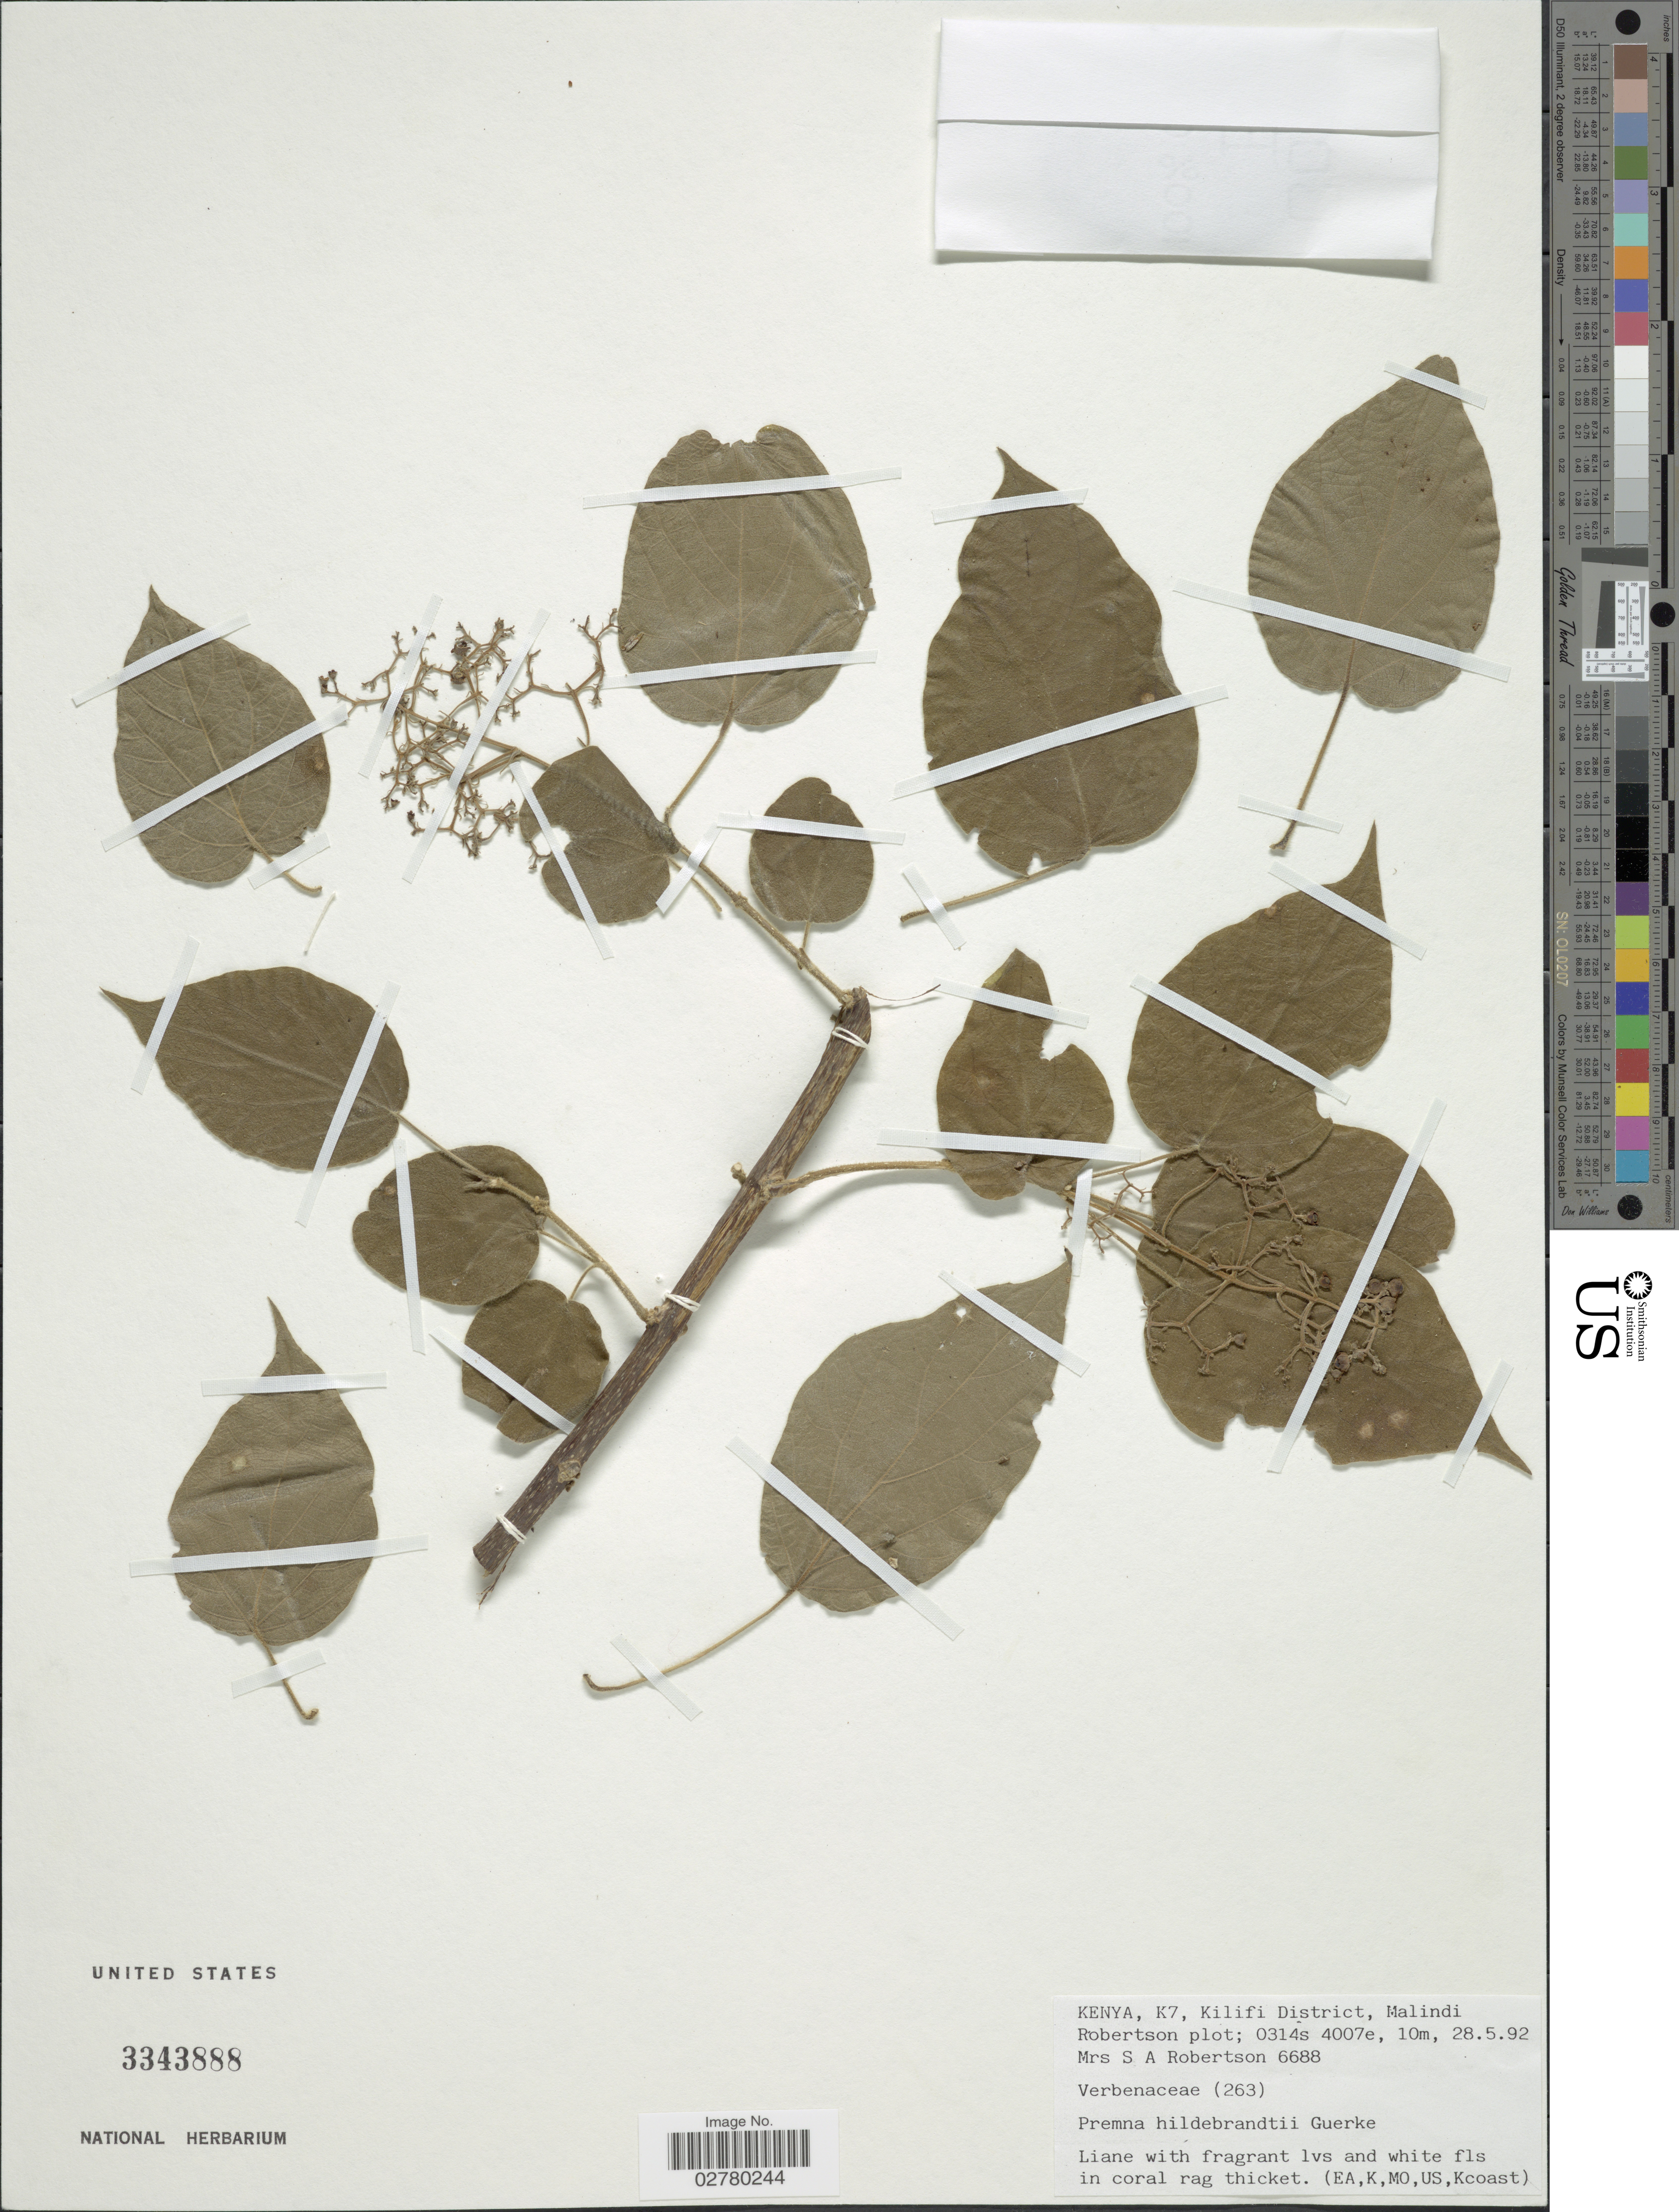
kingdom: Plantae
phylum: Tracheophyta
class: Magnoliopsida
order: Lamiales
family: Lamiaceae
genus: Premna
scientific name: Premna hildebrandtii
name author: Gürke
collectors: S. Robertson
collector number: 6688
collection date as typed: Transcribed d/m/y: 28/5/92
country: Kenya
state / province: Kilifi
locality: K7, Kilifi District, Malindi Robertson plot.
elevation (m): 10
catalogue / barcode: US 3343888